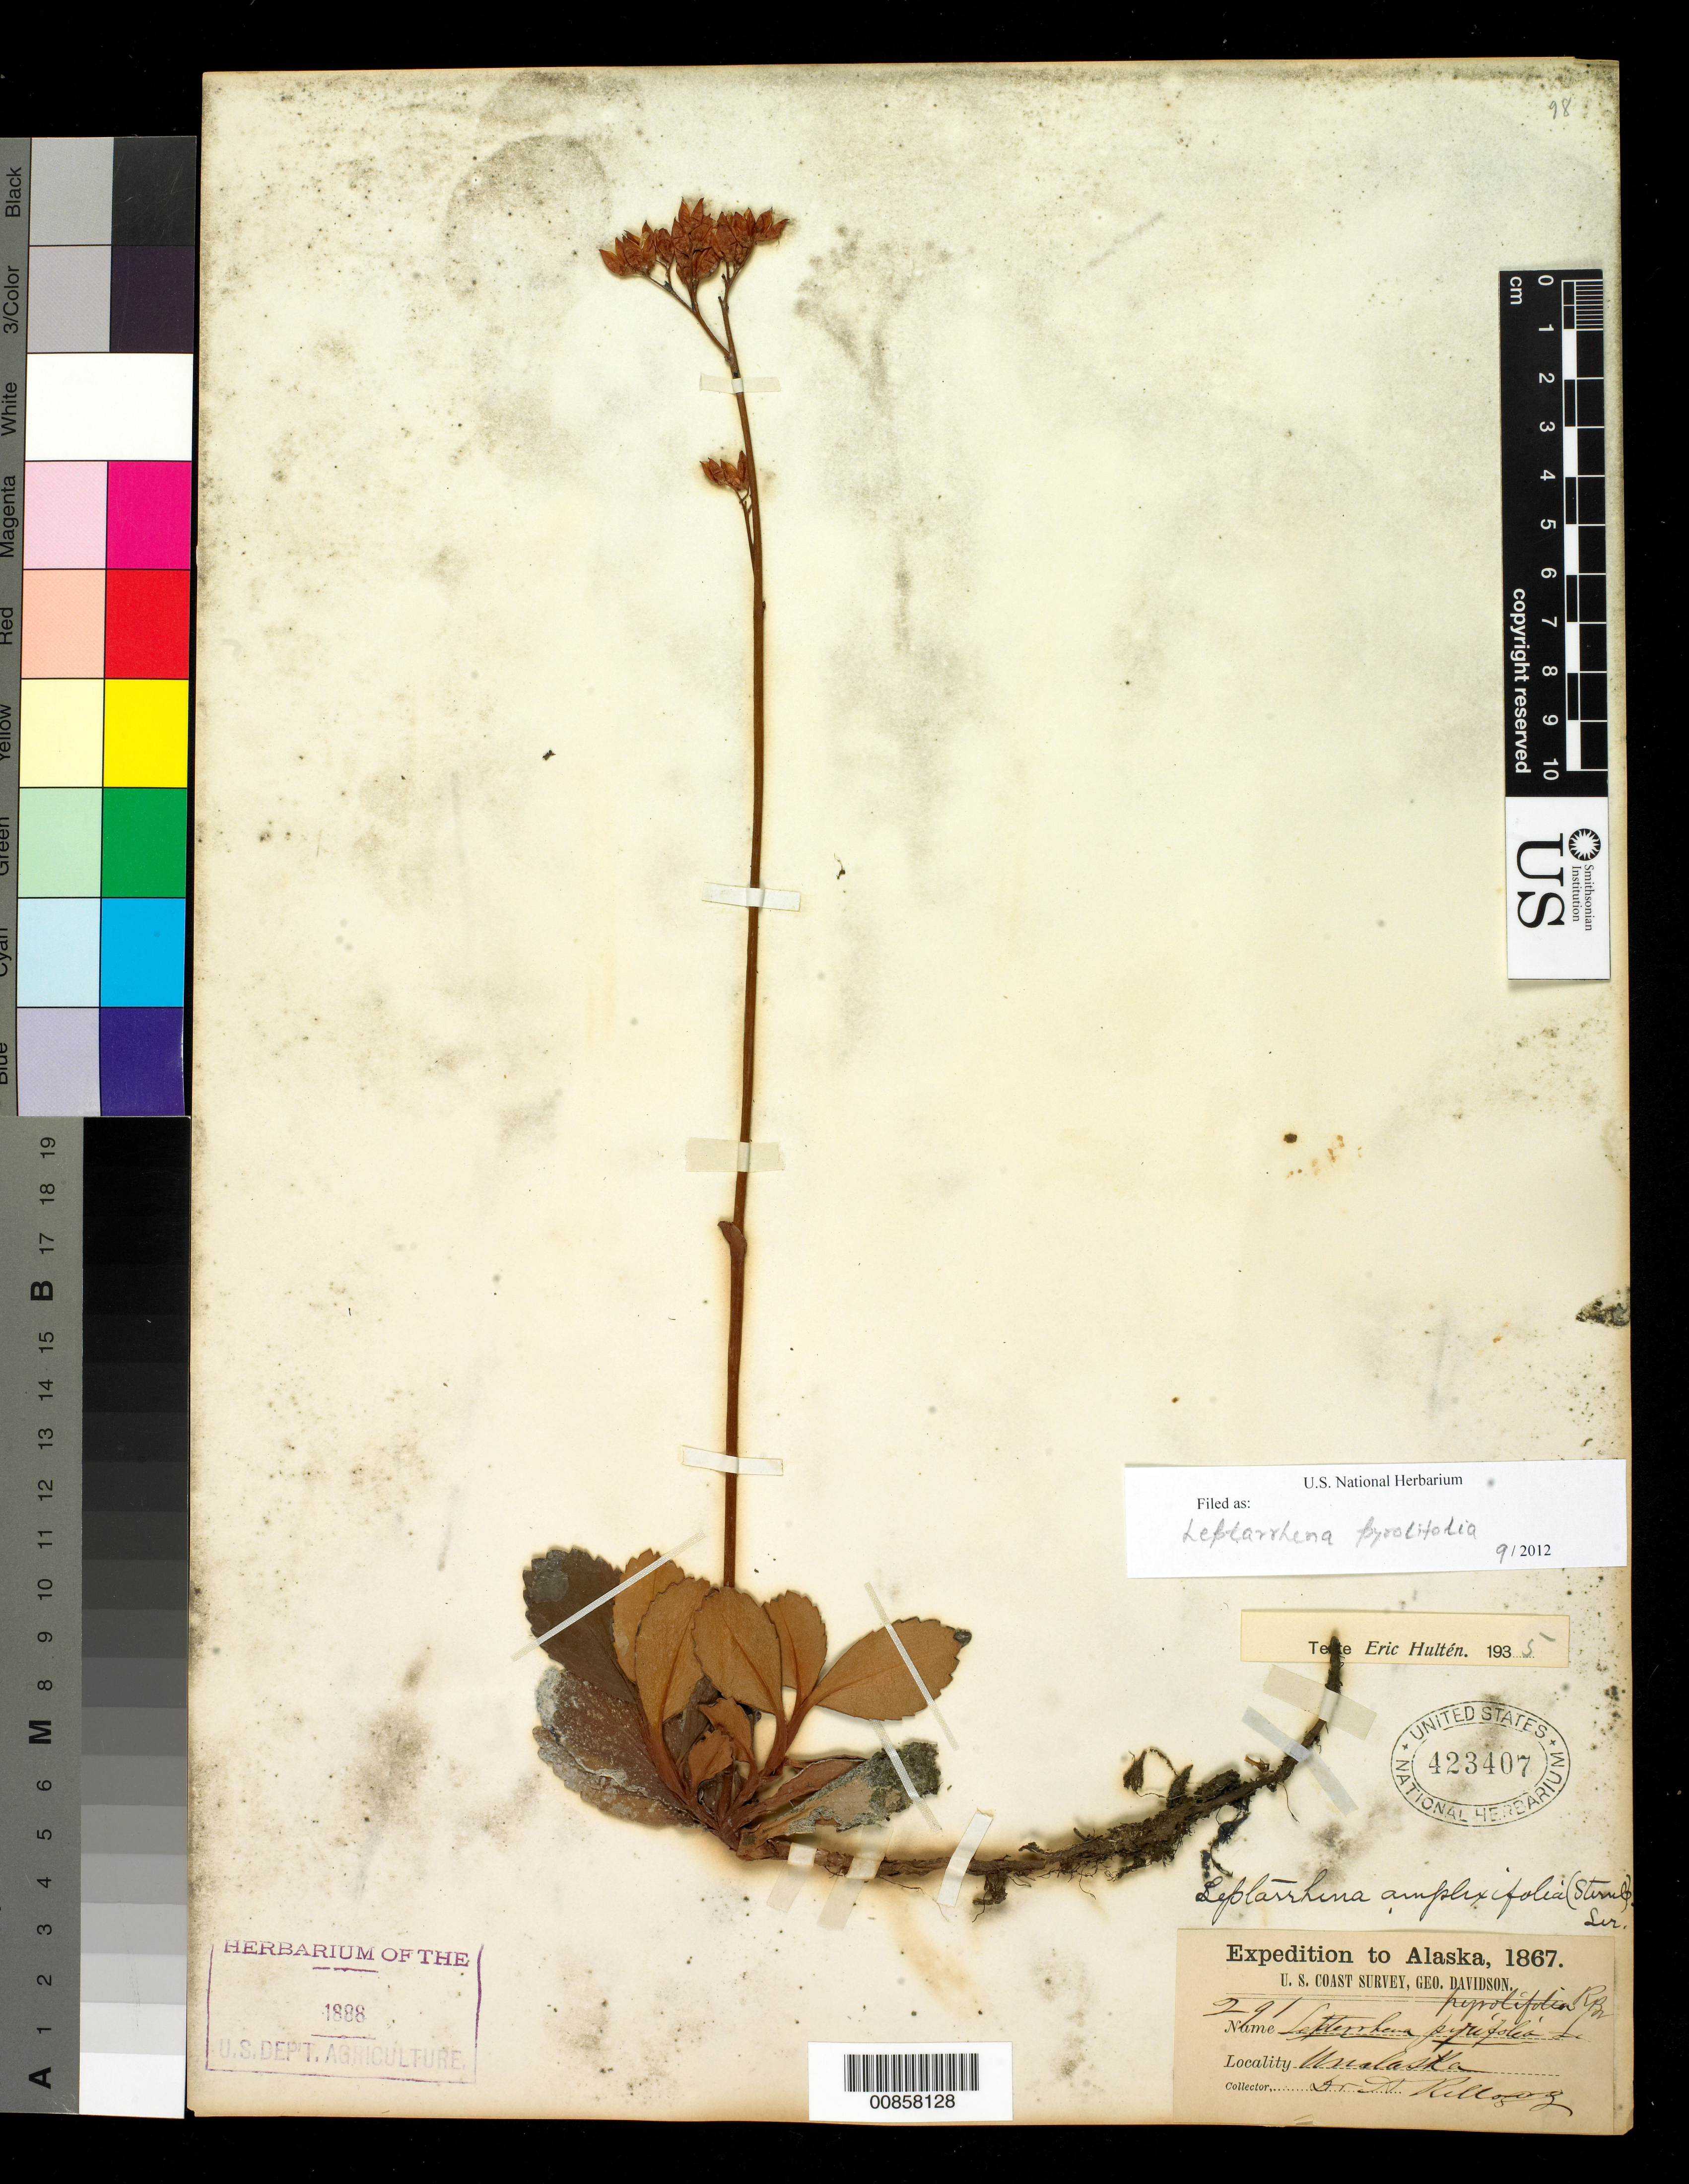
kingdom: Plantae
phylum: Tracheophyta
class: Magnoliopsida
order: Saxifragales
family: Saxifragaceae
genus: Leptarrhena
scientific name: Leptarrhena pyrolifolia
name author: (D. Don) Ser.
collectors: A. Kellogg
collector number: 291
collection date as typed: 1867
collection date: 1867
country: United States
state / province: Alaska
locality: Unalaska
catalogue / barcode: US 423407